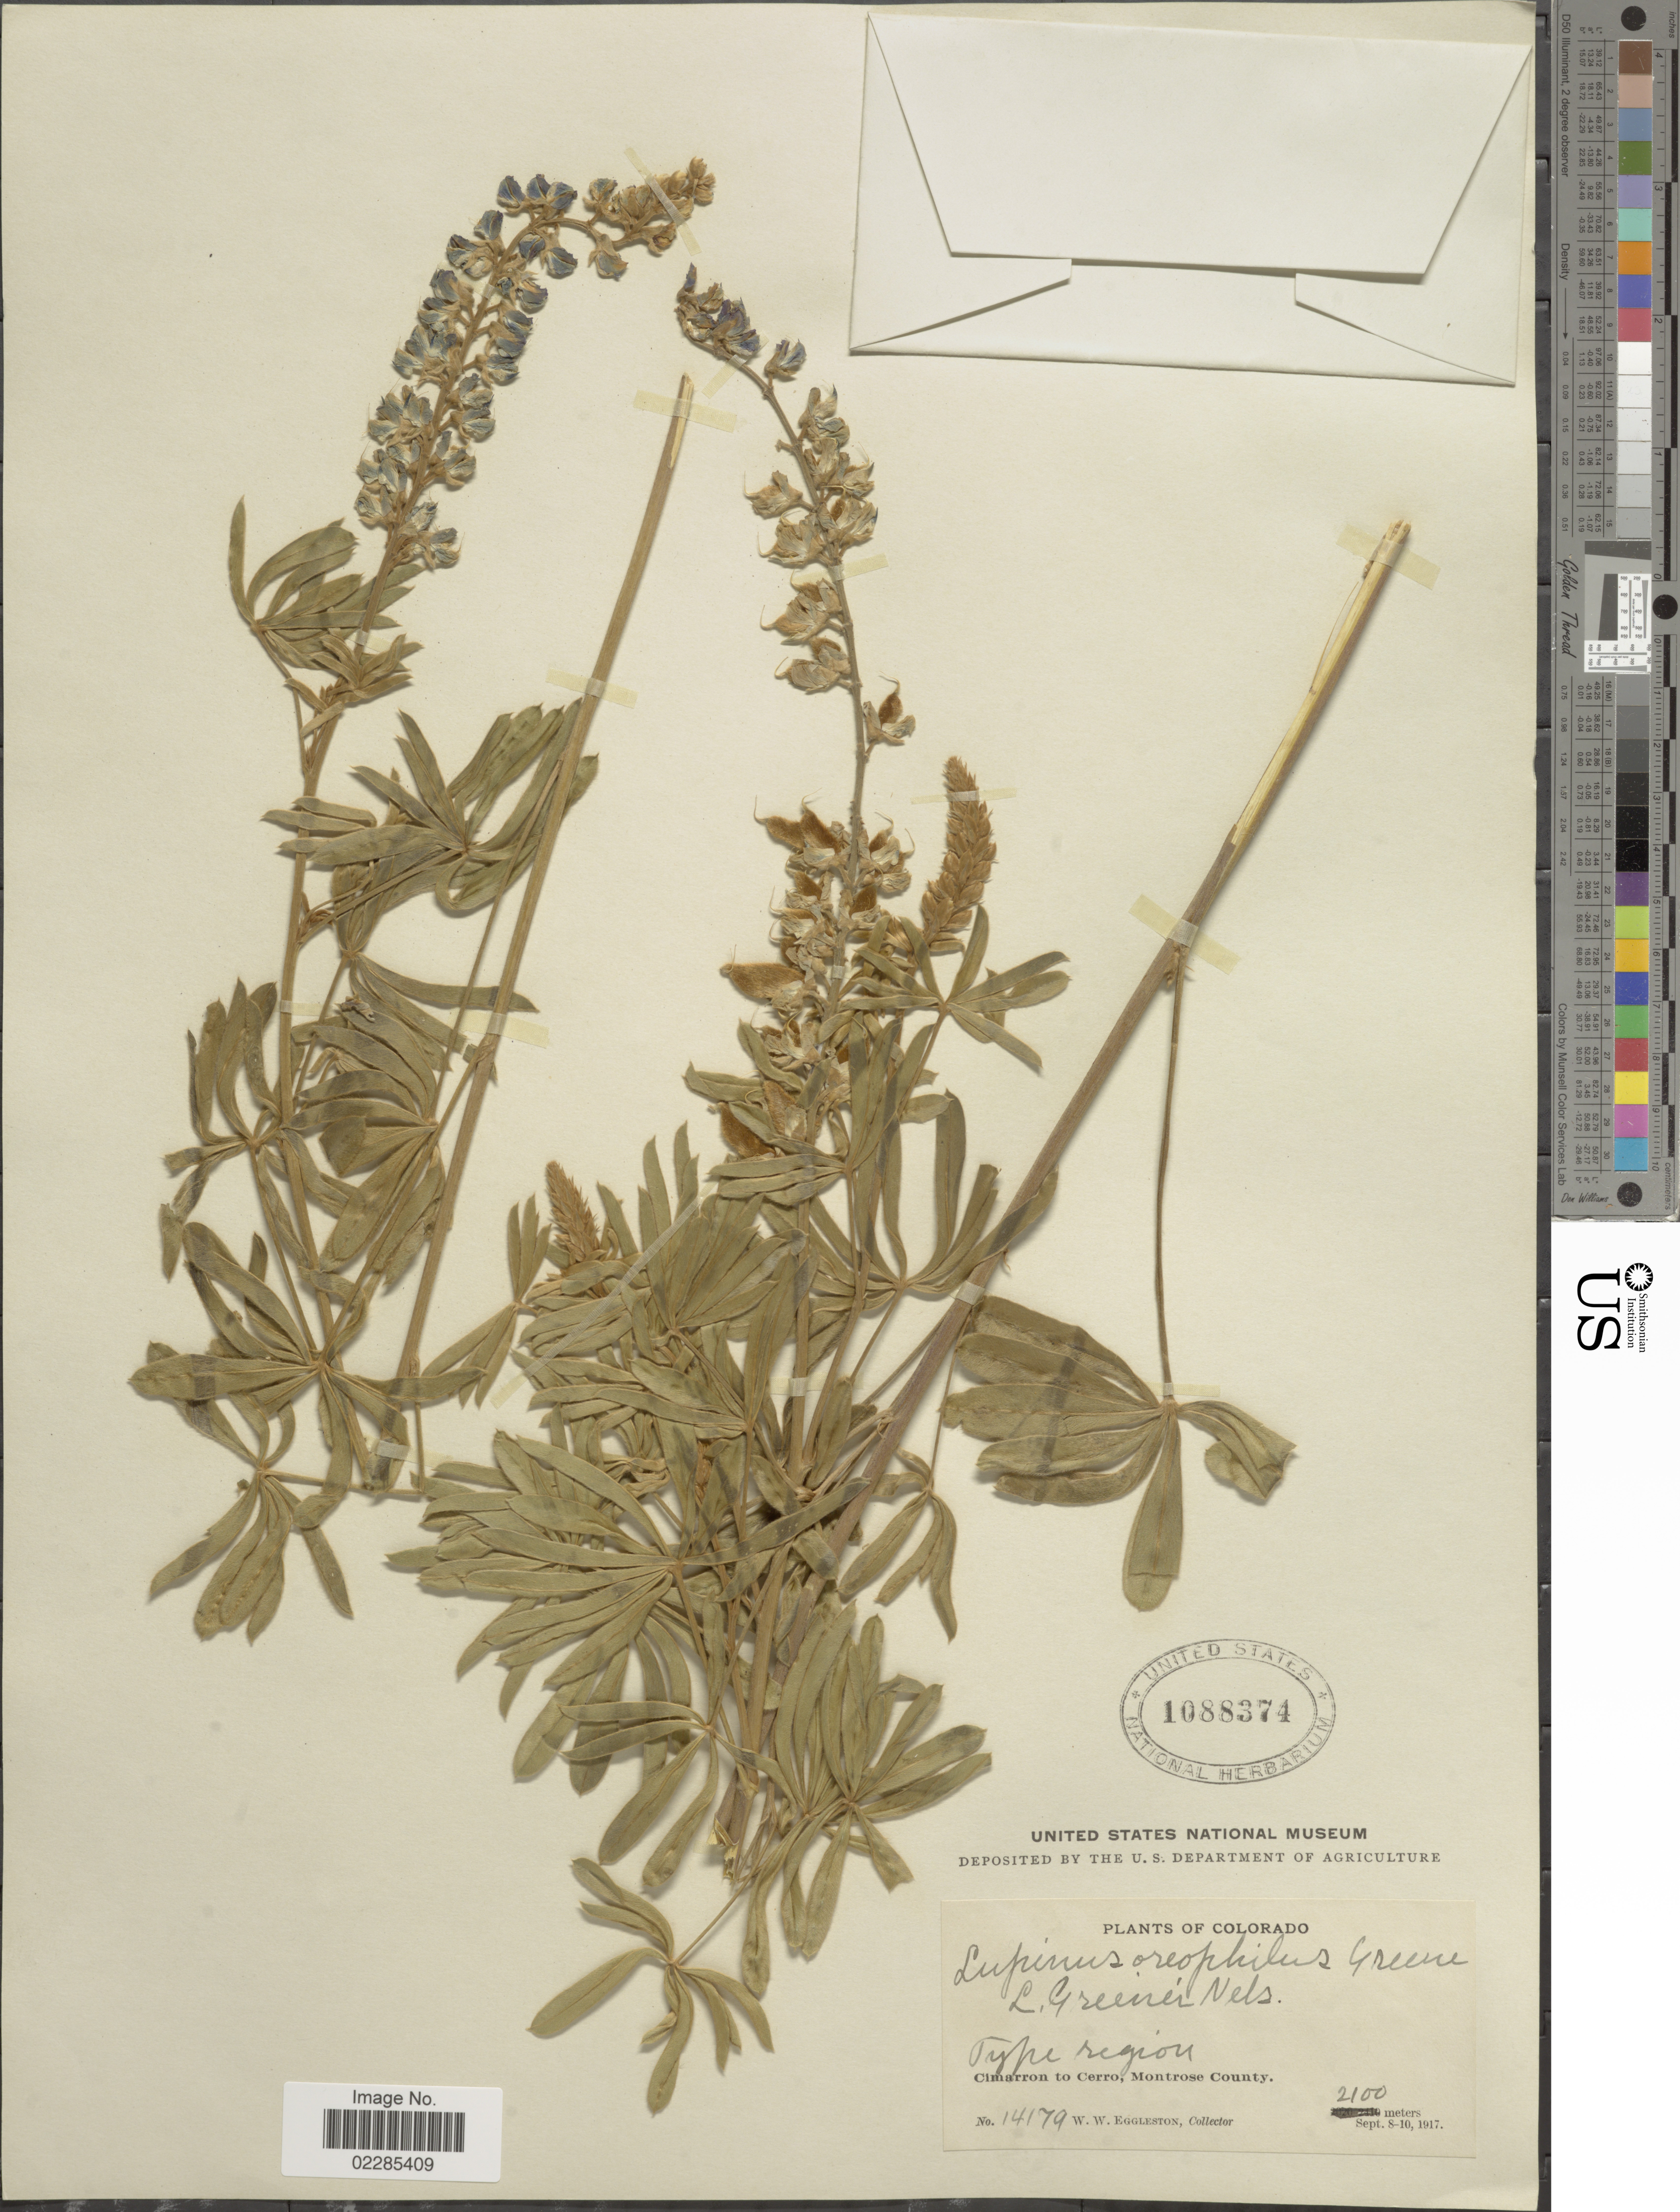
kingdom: Plantae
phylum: Tracheophyta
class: Magnoliopsida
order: Fabales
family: Fabaceae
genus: Lupinus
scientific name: Lupinus greenei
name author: A. Nelson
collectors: W. W. Eggleston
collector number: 14179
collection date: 1917-09-08/1917-09-10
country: United States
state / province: Colorado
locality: Cimarron to Cerro, Montrose County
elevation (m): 2100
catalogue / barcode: US 1088374